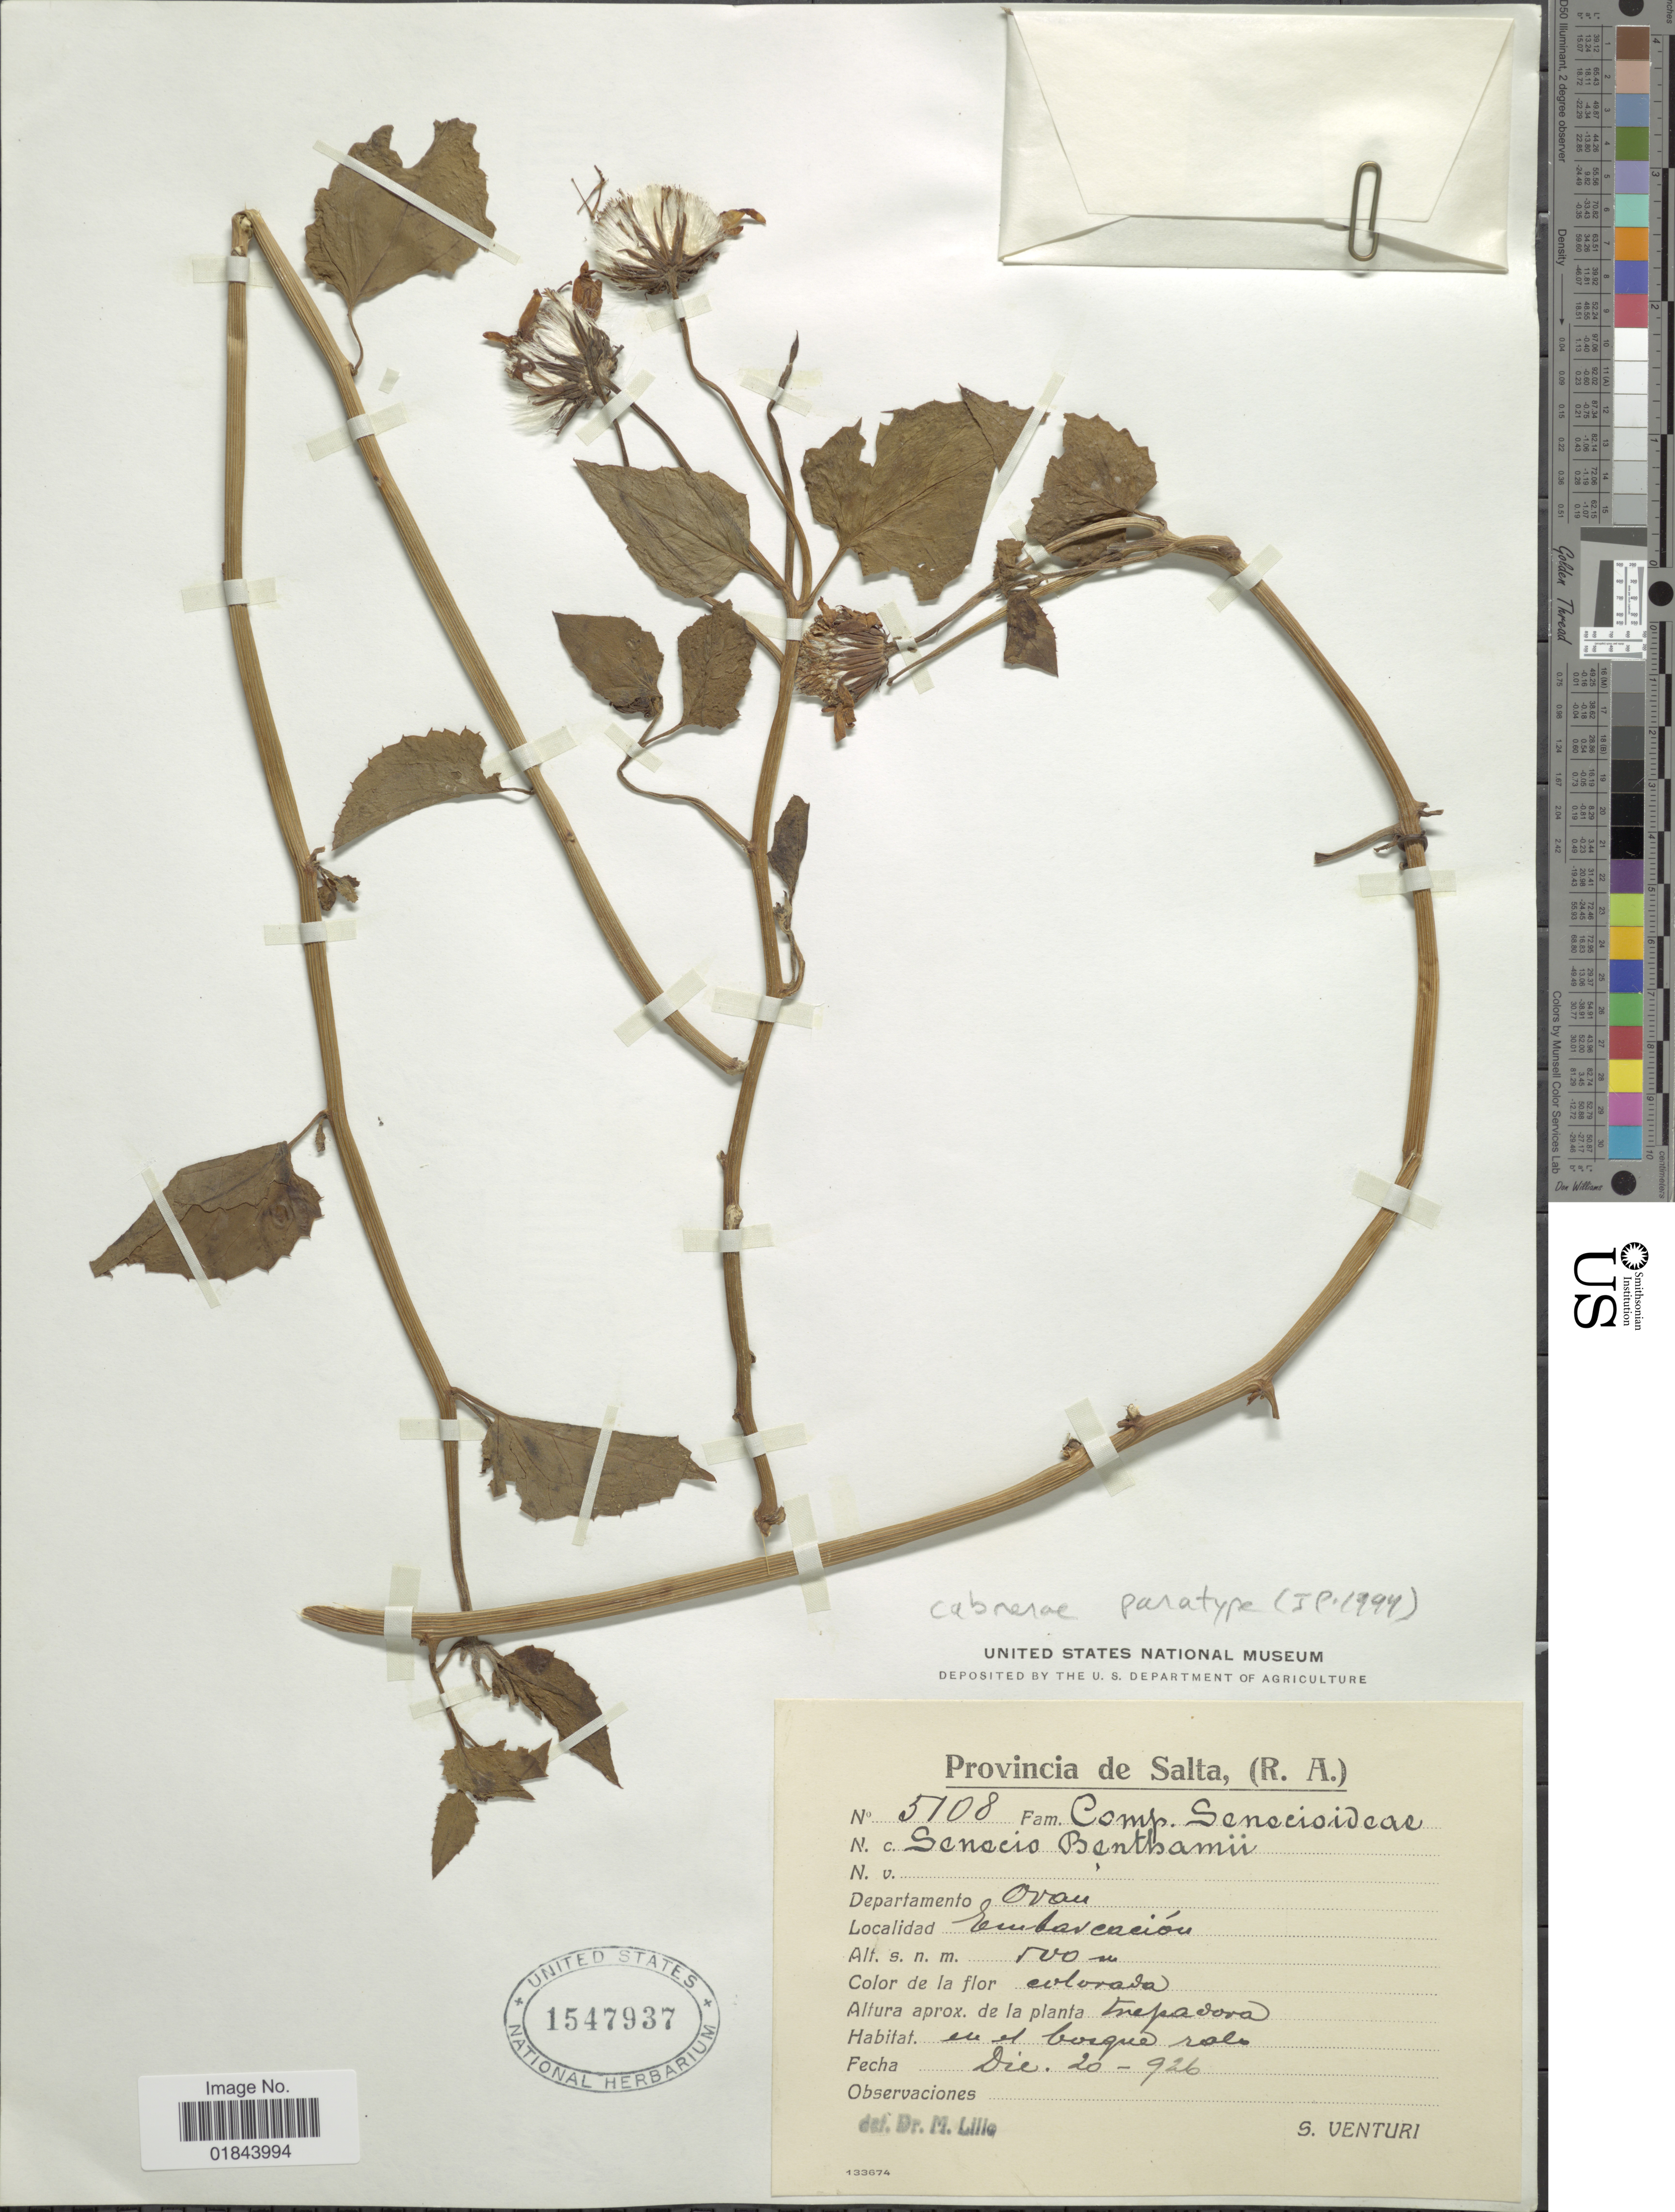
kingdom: Plantae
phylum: Tracheophyta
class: Magnoliopsida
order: Asterales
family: Asteraceae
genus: Pseudogynoxys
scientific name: Pseudogynoxys cabrerae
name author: H. Rob. & Cuatrec.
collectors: S. Venturi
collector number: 5108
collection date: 1926-12-20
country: Argentina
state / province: Salta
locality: Departamento Ovan, Embarcación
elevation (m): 500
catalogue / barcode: US 1547937